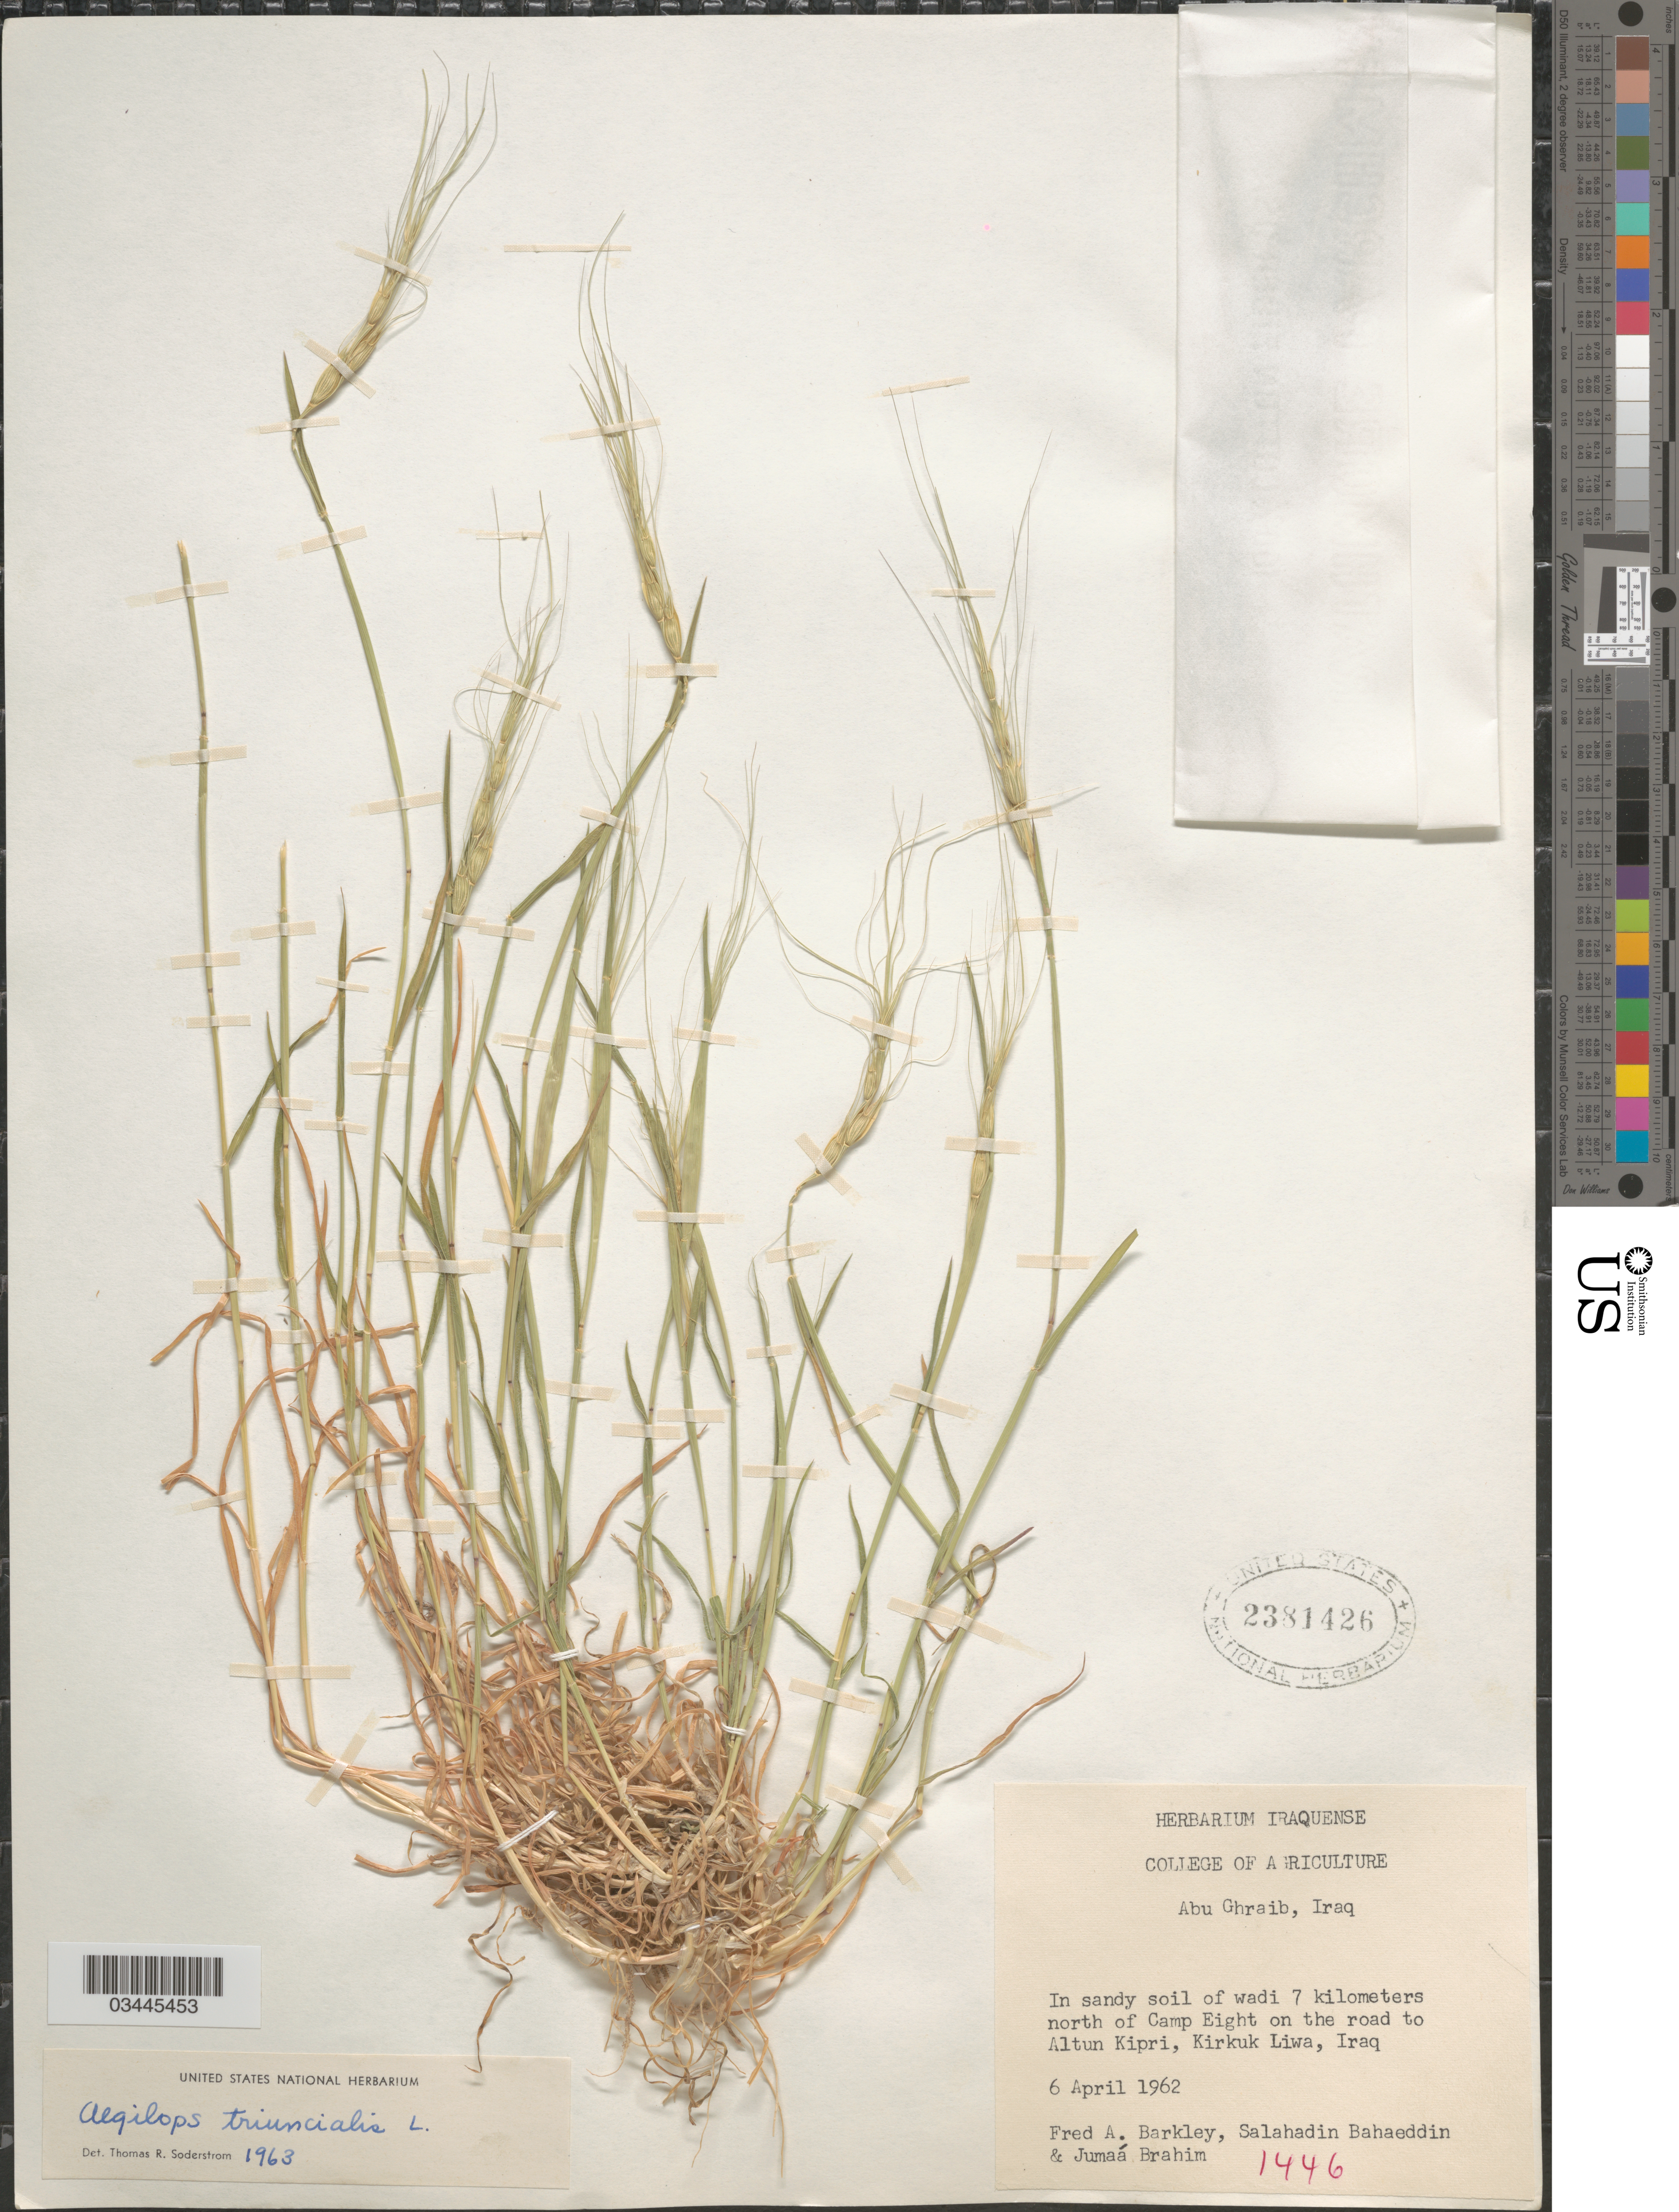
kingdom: Plantae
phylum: Tracheophyta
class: Liliopsida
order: Poales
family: Poaceae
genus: Aegilops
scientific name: Aegilops triuncialis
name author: L.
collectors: F. A. Barkley, S. Bahaeddin & Brahim M., J.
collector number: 1446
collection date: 1962-04-06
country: Iraq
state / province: Kirkūk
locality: In sandy soil of wadi 7 kilometers north of Camp Eight on the road to Altun Kipri, Kirkuk liwa.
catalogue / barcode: US 2381426